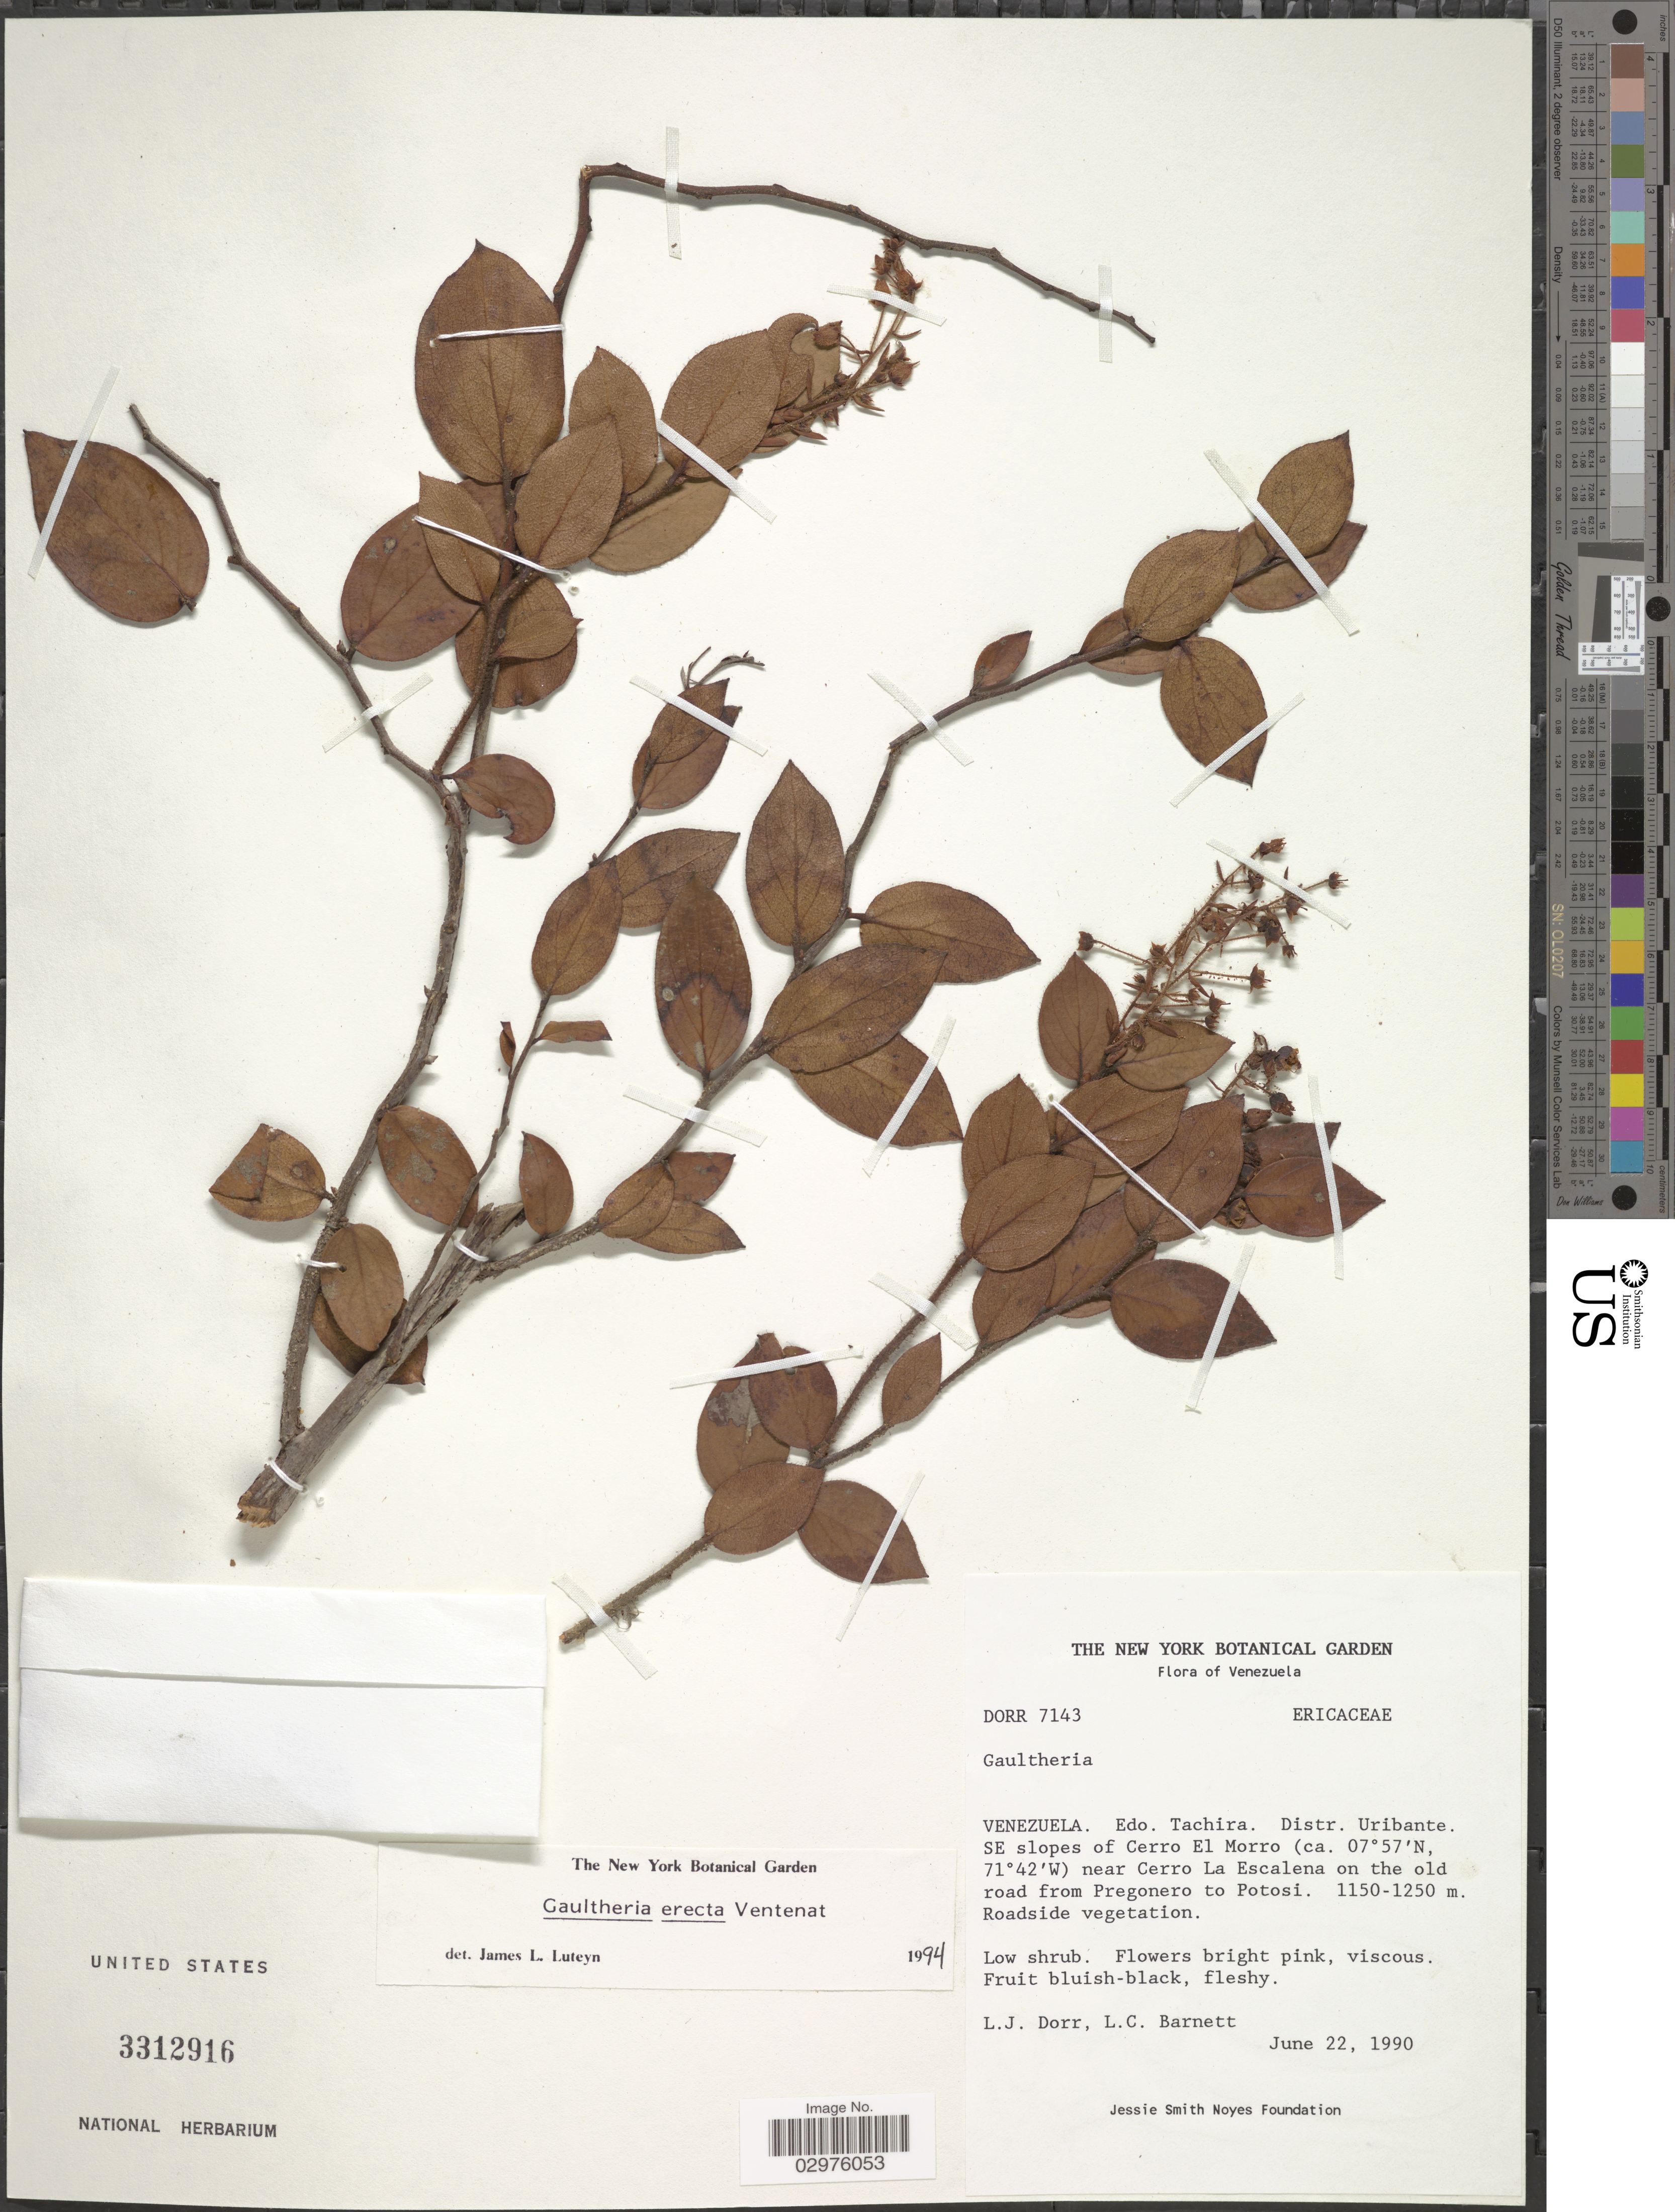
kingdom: Plantae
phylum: Tracheophyta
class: Magnoliopsida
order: Ericales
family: Ericaceae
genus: Gaultheria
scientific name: Gaultheria erecta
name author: Vent.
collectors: L. J. Dorr & L. C. Barnett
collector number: DORR7143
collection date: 1990-06-22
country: Venezuela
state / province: Táchira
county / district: Uribante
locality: SE slopes of Cerro El Morro near Cerro La Escalena on the old road from Pregonero to Potosi.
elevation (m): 1150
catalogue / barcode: US 3312916